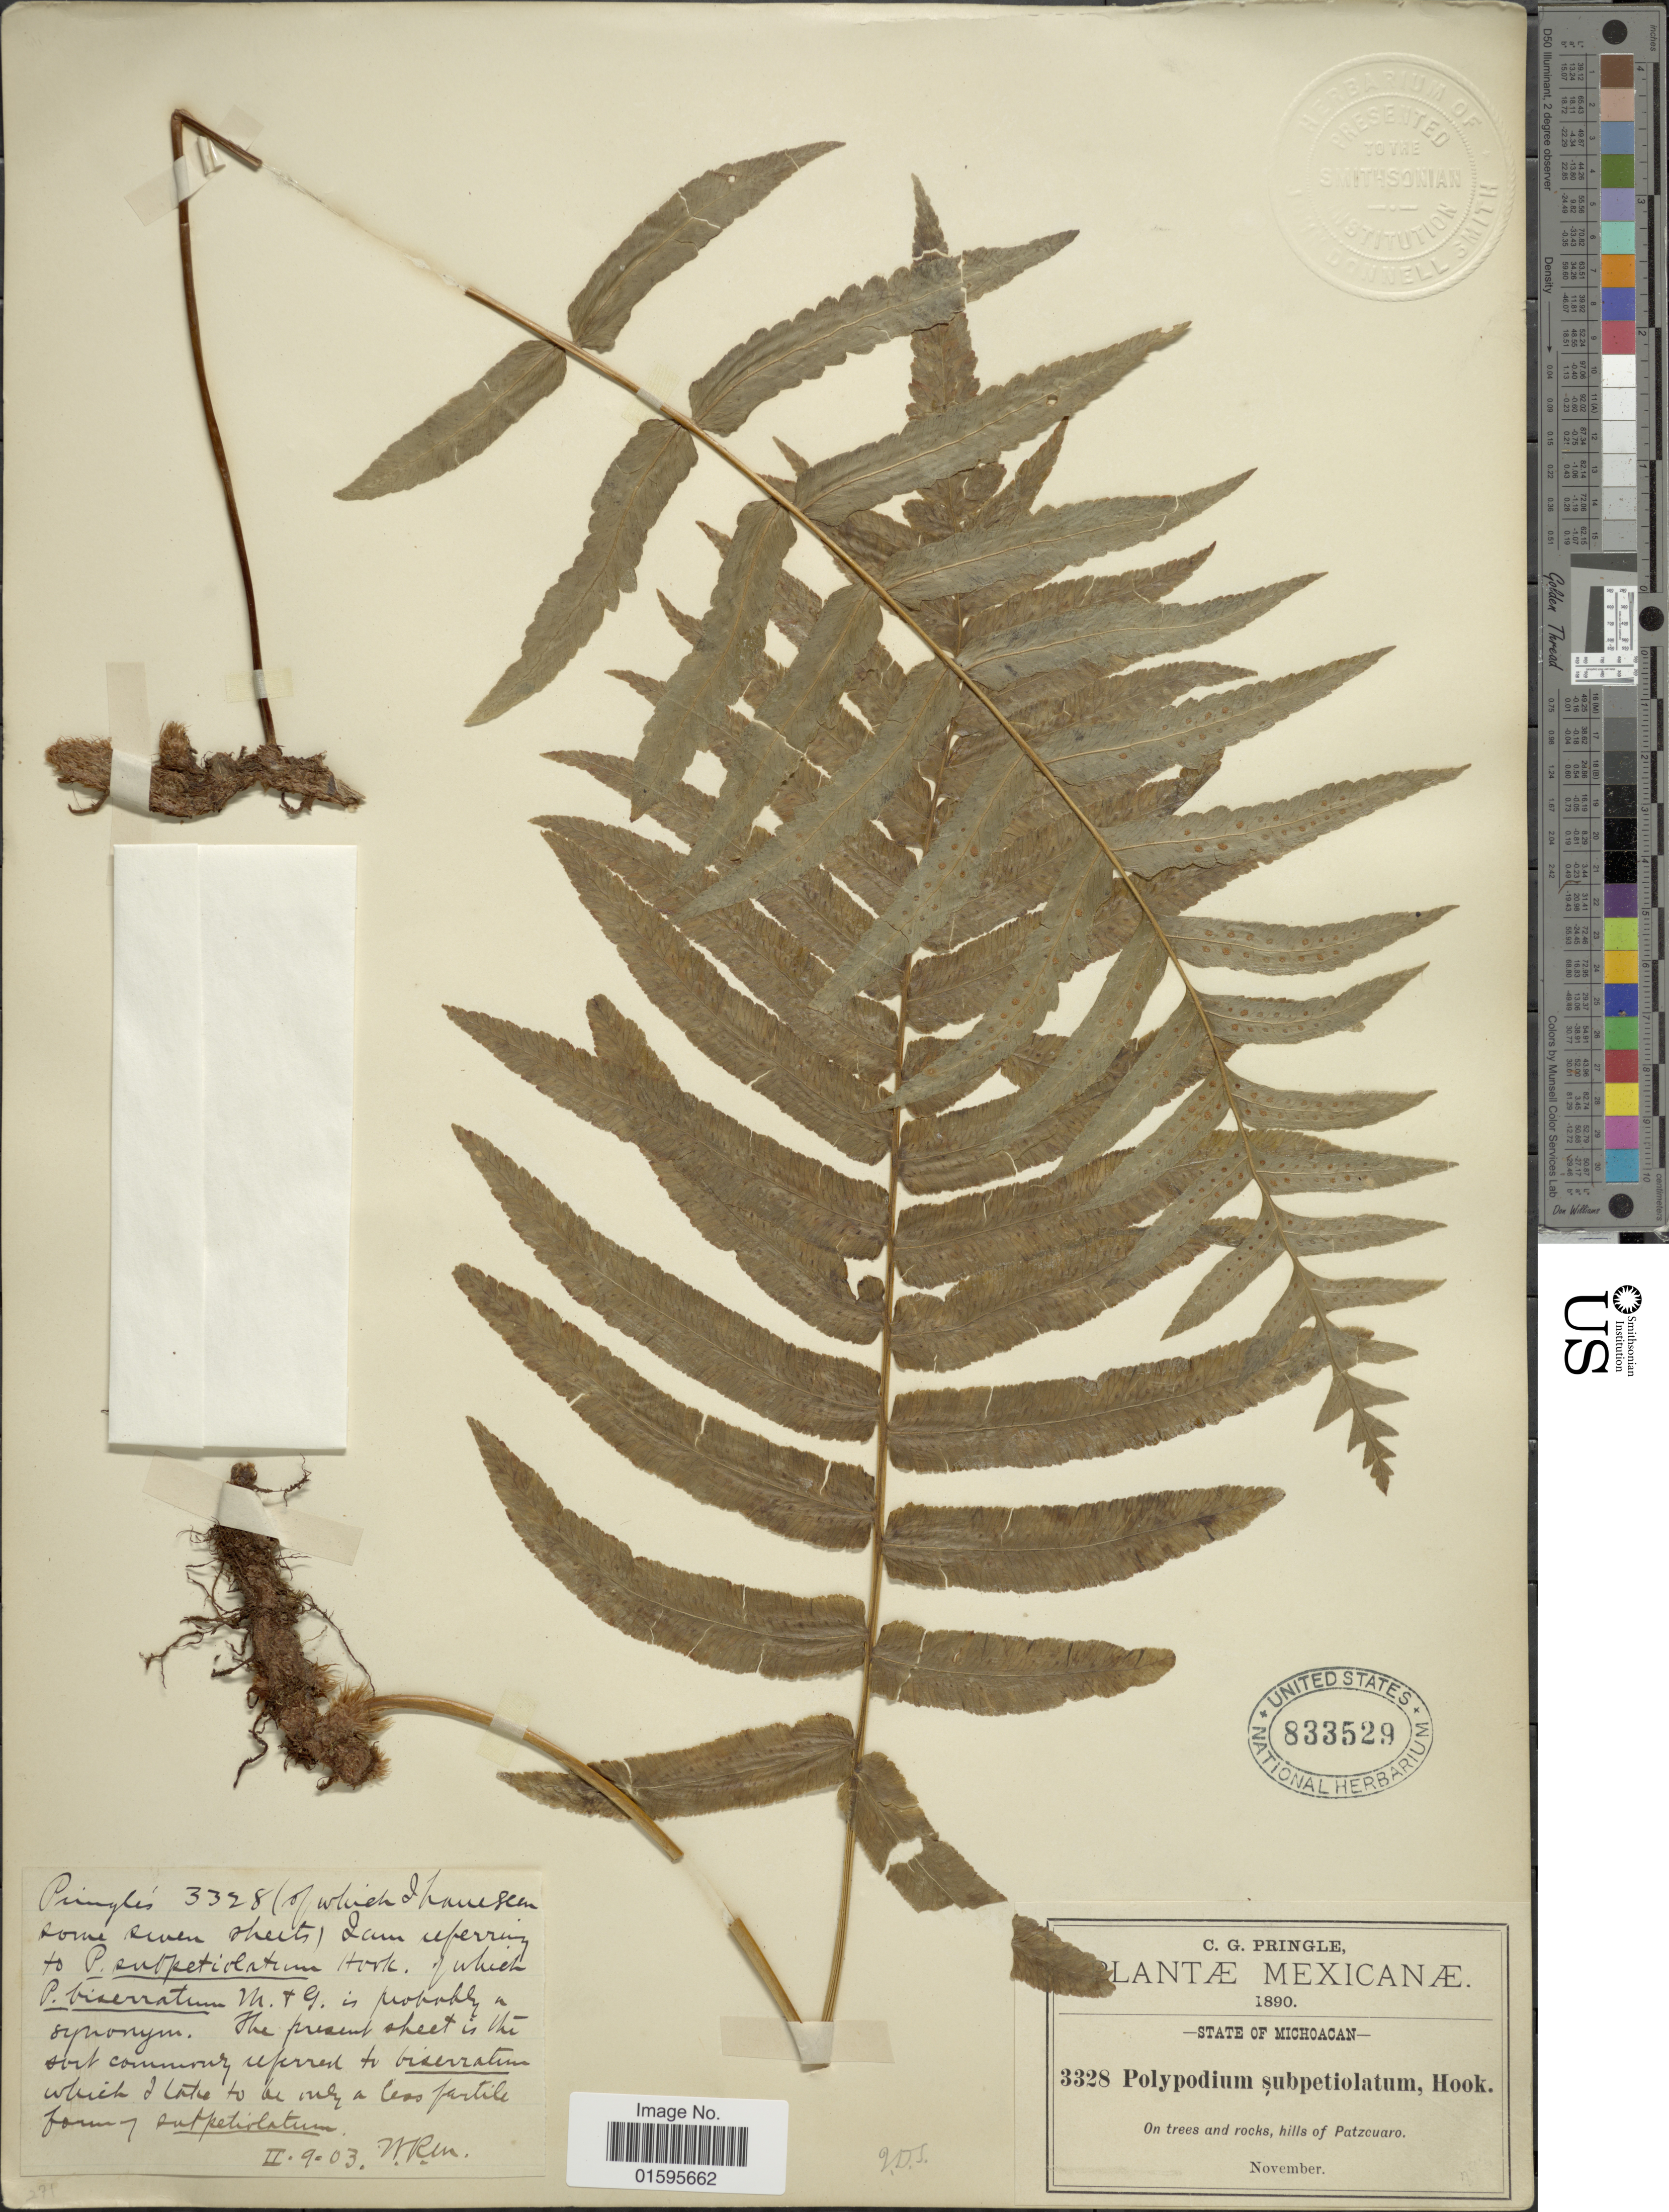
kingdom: Plantae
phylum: Tracheophyta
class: Polypodiopsida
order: Polypodiales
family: Polypodiaceae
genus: Polypodium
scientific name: Polypodium subpetiolatum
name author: Hook.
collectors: C. G. Pringle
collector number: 3328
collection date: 1890-11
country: Mexico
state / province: Michoacán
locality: Mexicanae, State of Michoacan, hills of Patzcuaro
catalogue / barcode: US 833529